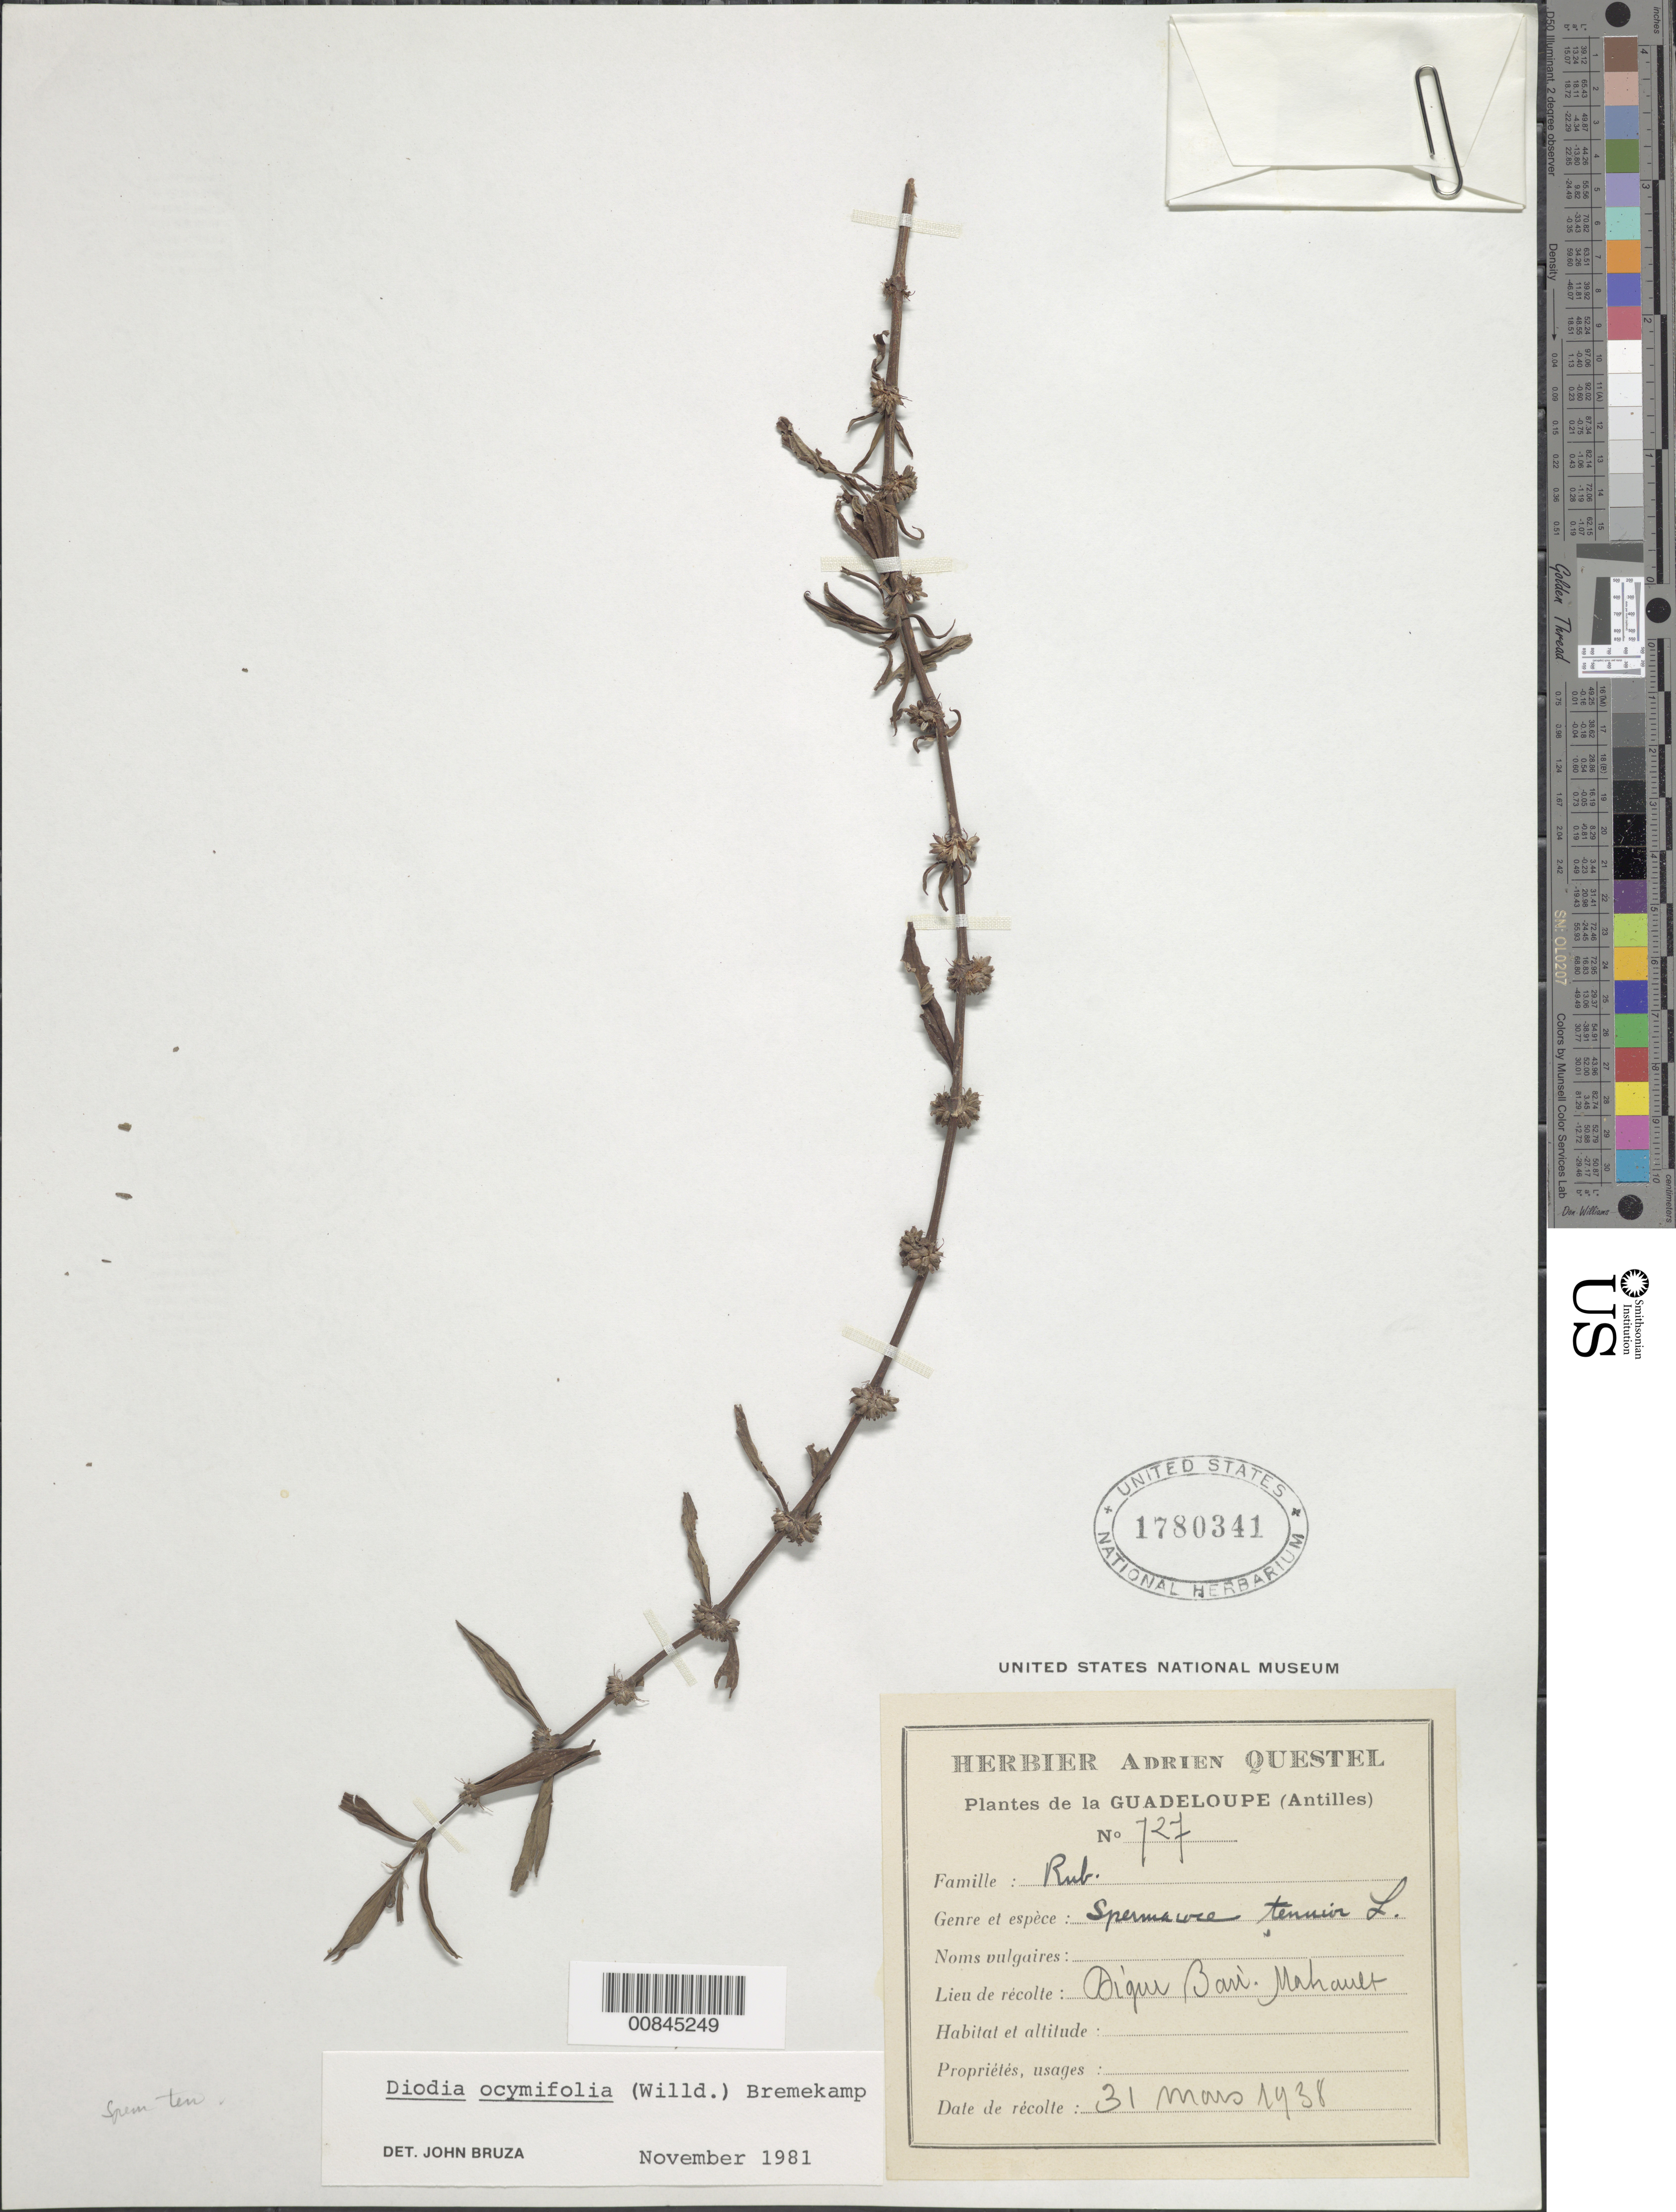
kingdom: Plantae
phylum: Tracheophyta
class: Magnoliopsida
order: Gentianales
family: Rubiaceae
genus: Spermacoce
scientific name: Spermacoce ocymifolia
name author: Willd. ex Roem. & Schult.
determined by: Bruza, J.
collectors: A. Questel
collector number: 727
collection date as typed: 31 Mar 1938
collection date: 1938-03-31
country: Dominica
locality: Digue Bari (sp?), Mahault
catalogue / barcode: US 1780341